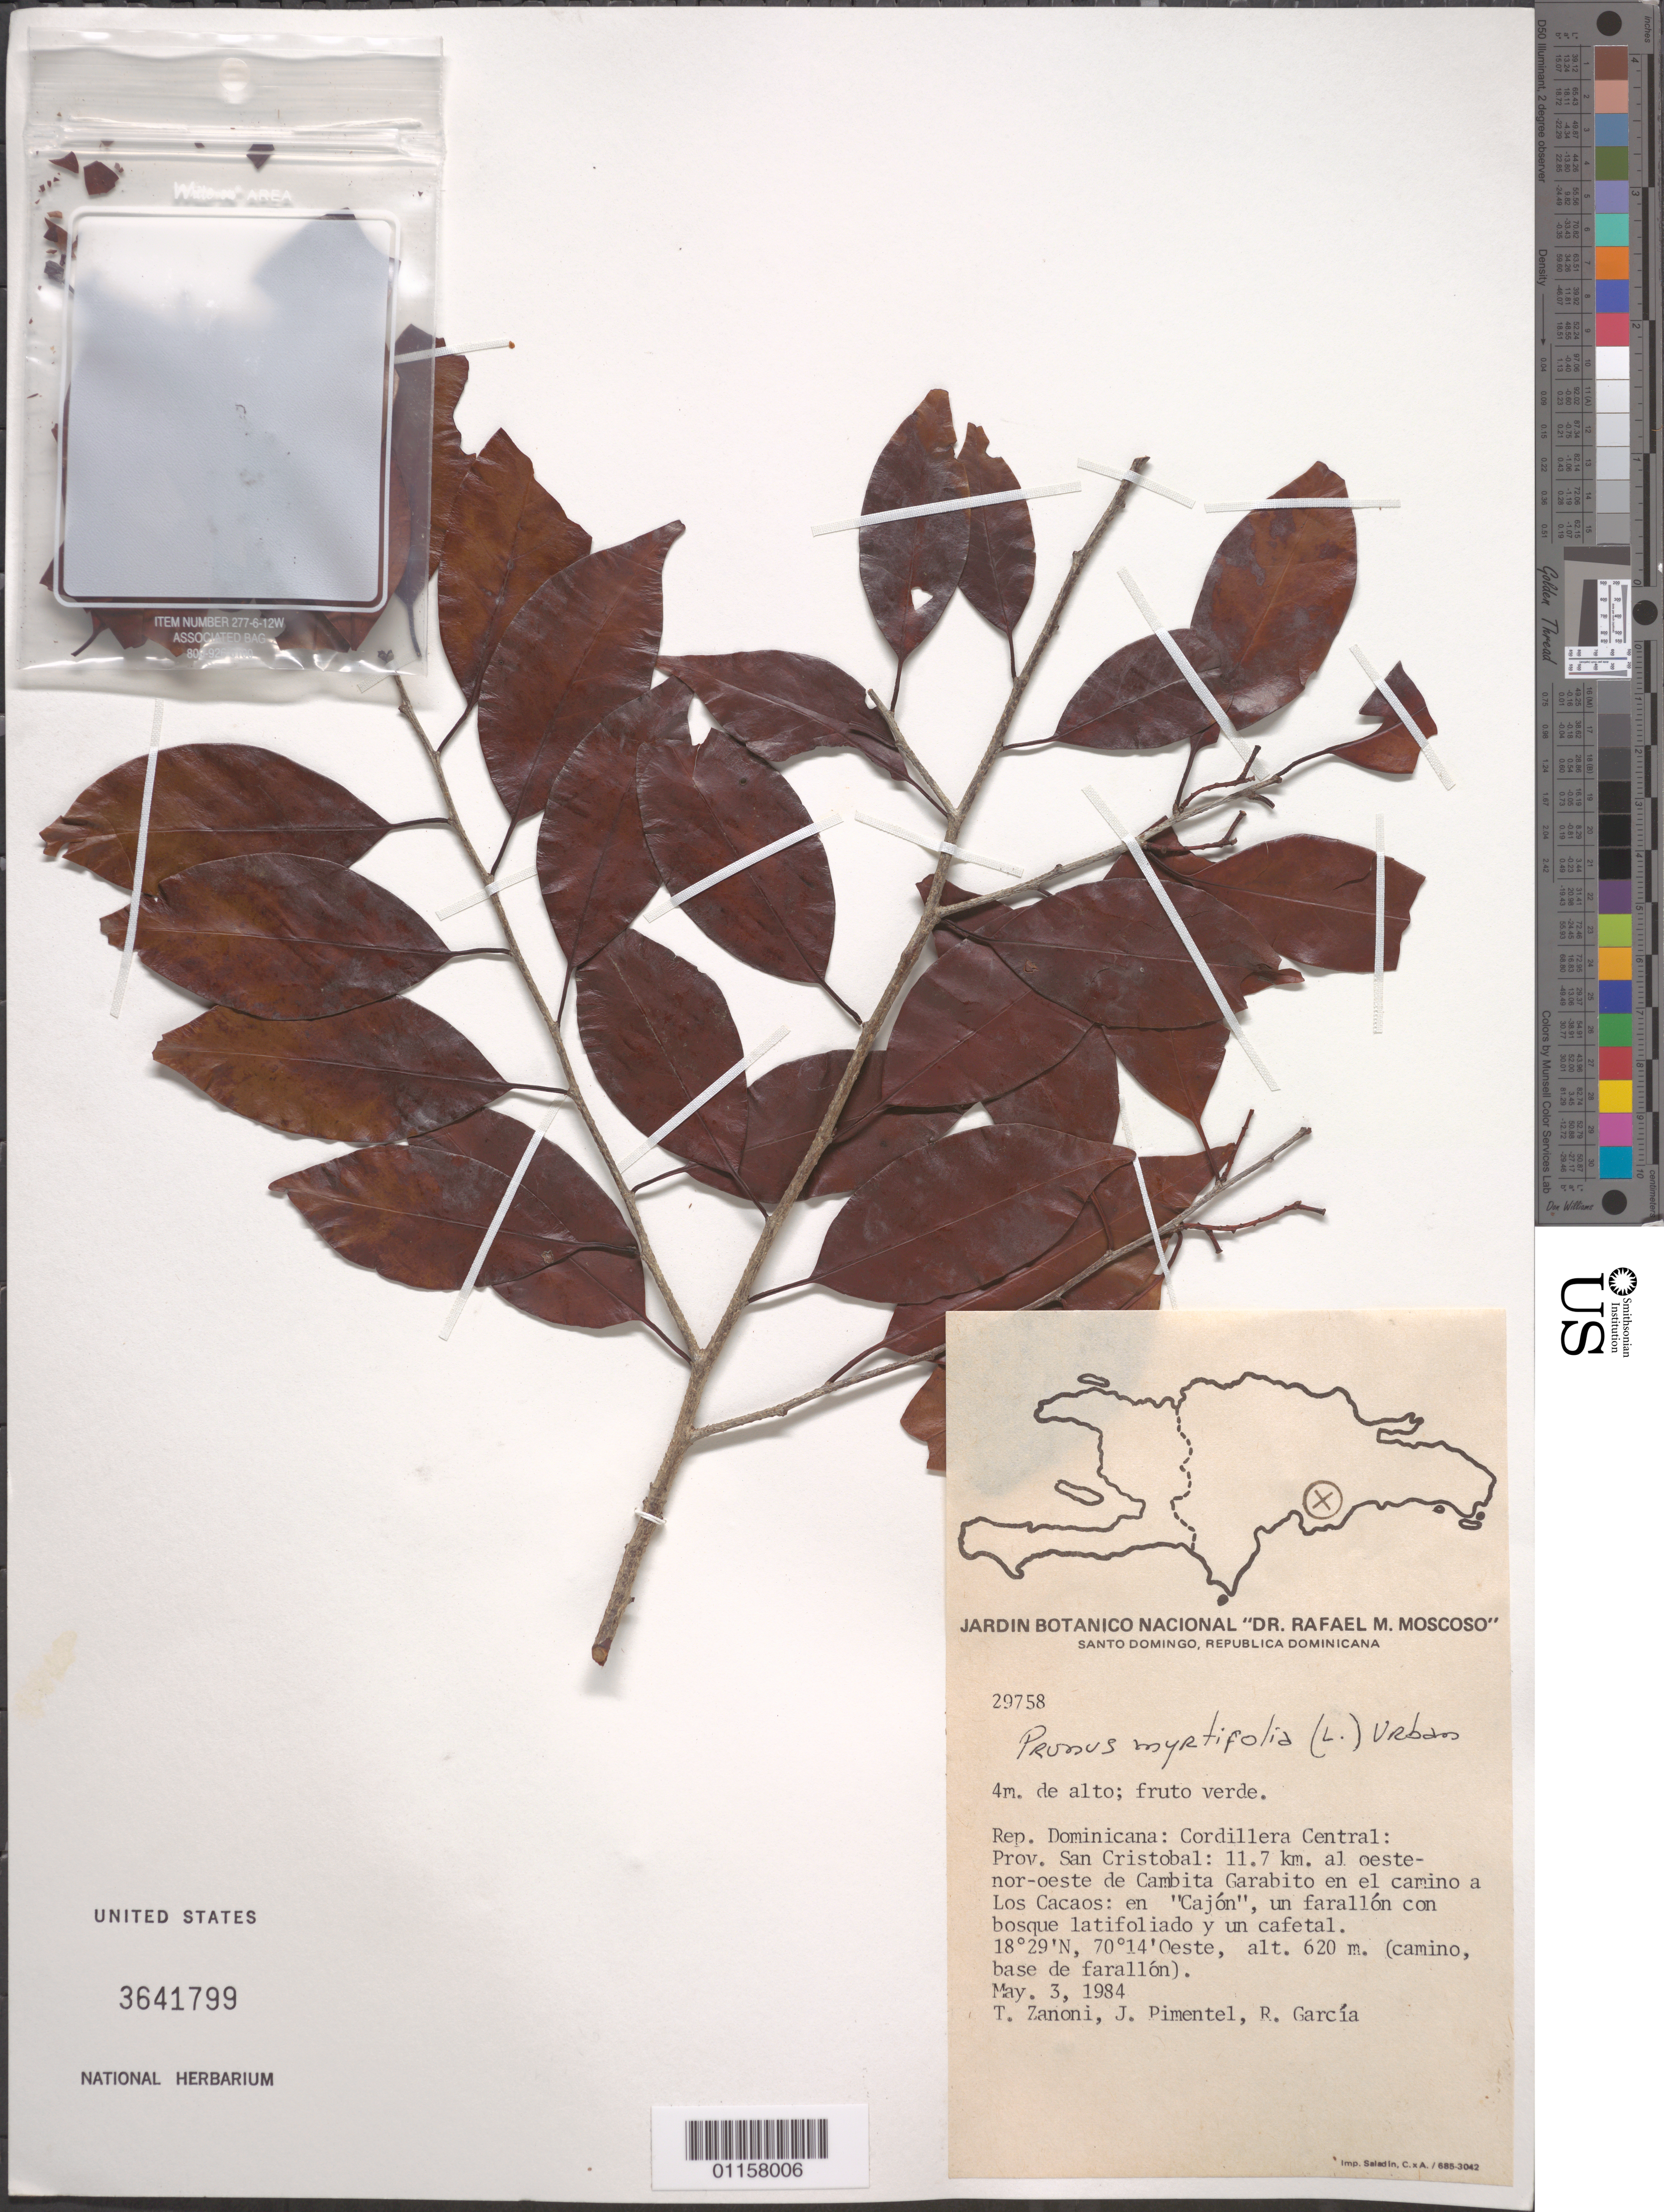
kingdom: Plantae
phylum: Tracheophyta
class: Magnoliopsida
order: Rosales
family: Rosaceae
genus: Prunus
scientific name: Prunus myrtifolia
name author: (L.) Urb.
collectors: T. A. Zanoni, J. Pimentel & R. García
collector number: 29758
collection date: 1984-05-03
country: Dominican Republic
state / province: San Cristóbal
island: Hispaniola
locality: Cordillera Central, 11.7 km al oeste-nor-oeste de Cambita Garabito en el camino a Los Cacaos, en "Cajón".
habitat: En "Cajón", un farallón con bosque latifoliado y un cafetal.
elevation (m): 620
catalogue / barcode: US 3641799